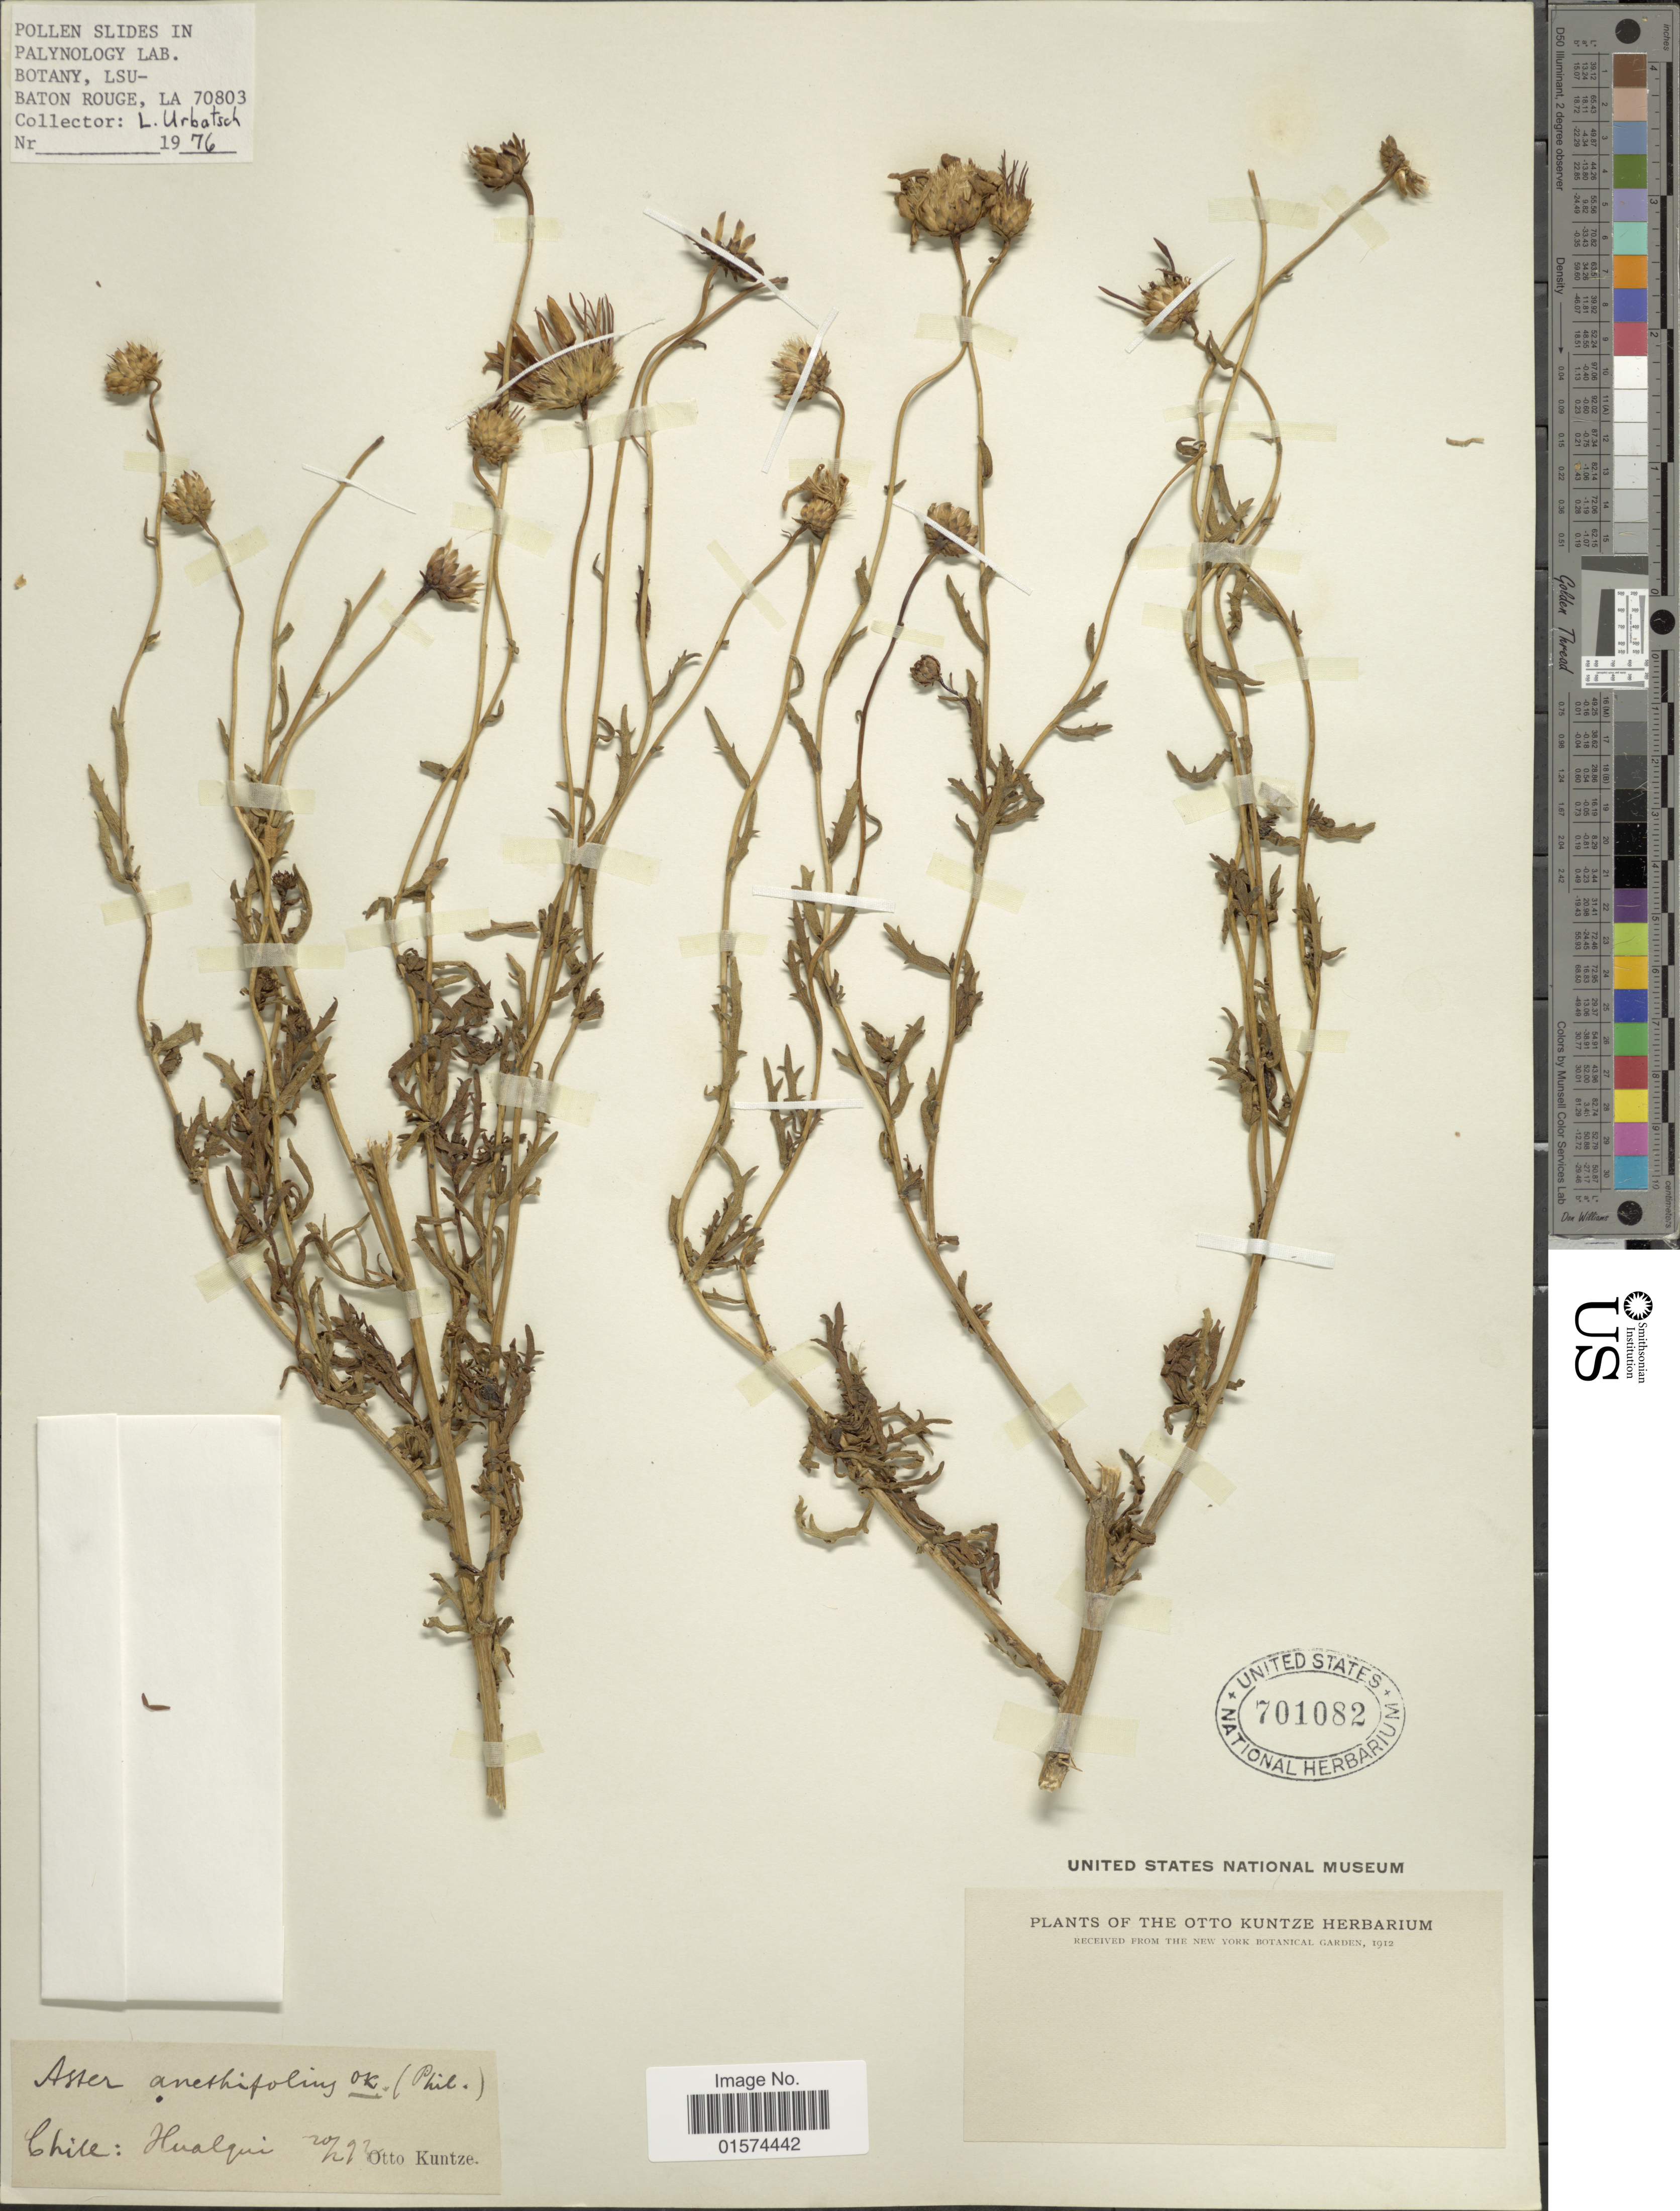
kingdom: Plantae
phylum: Tracheophyta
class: Magnoliopsida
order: Asterales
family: Asteraceae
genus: Haplopappus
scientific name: Haplopappus anethifolius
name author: Phil.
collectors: C.E.O. Kuntze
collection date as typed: Transcribed d/m/y: 20/2/92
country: Chile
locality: Hualqui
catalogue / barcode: US 701082